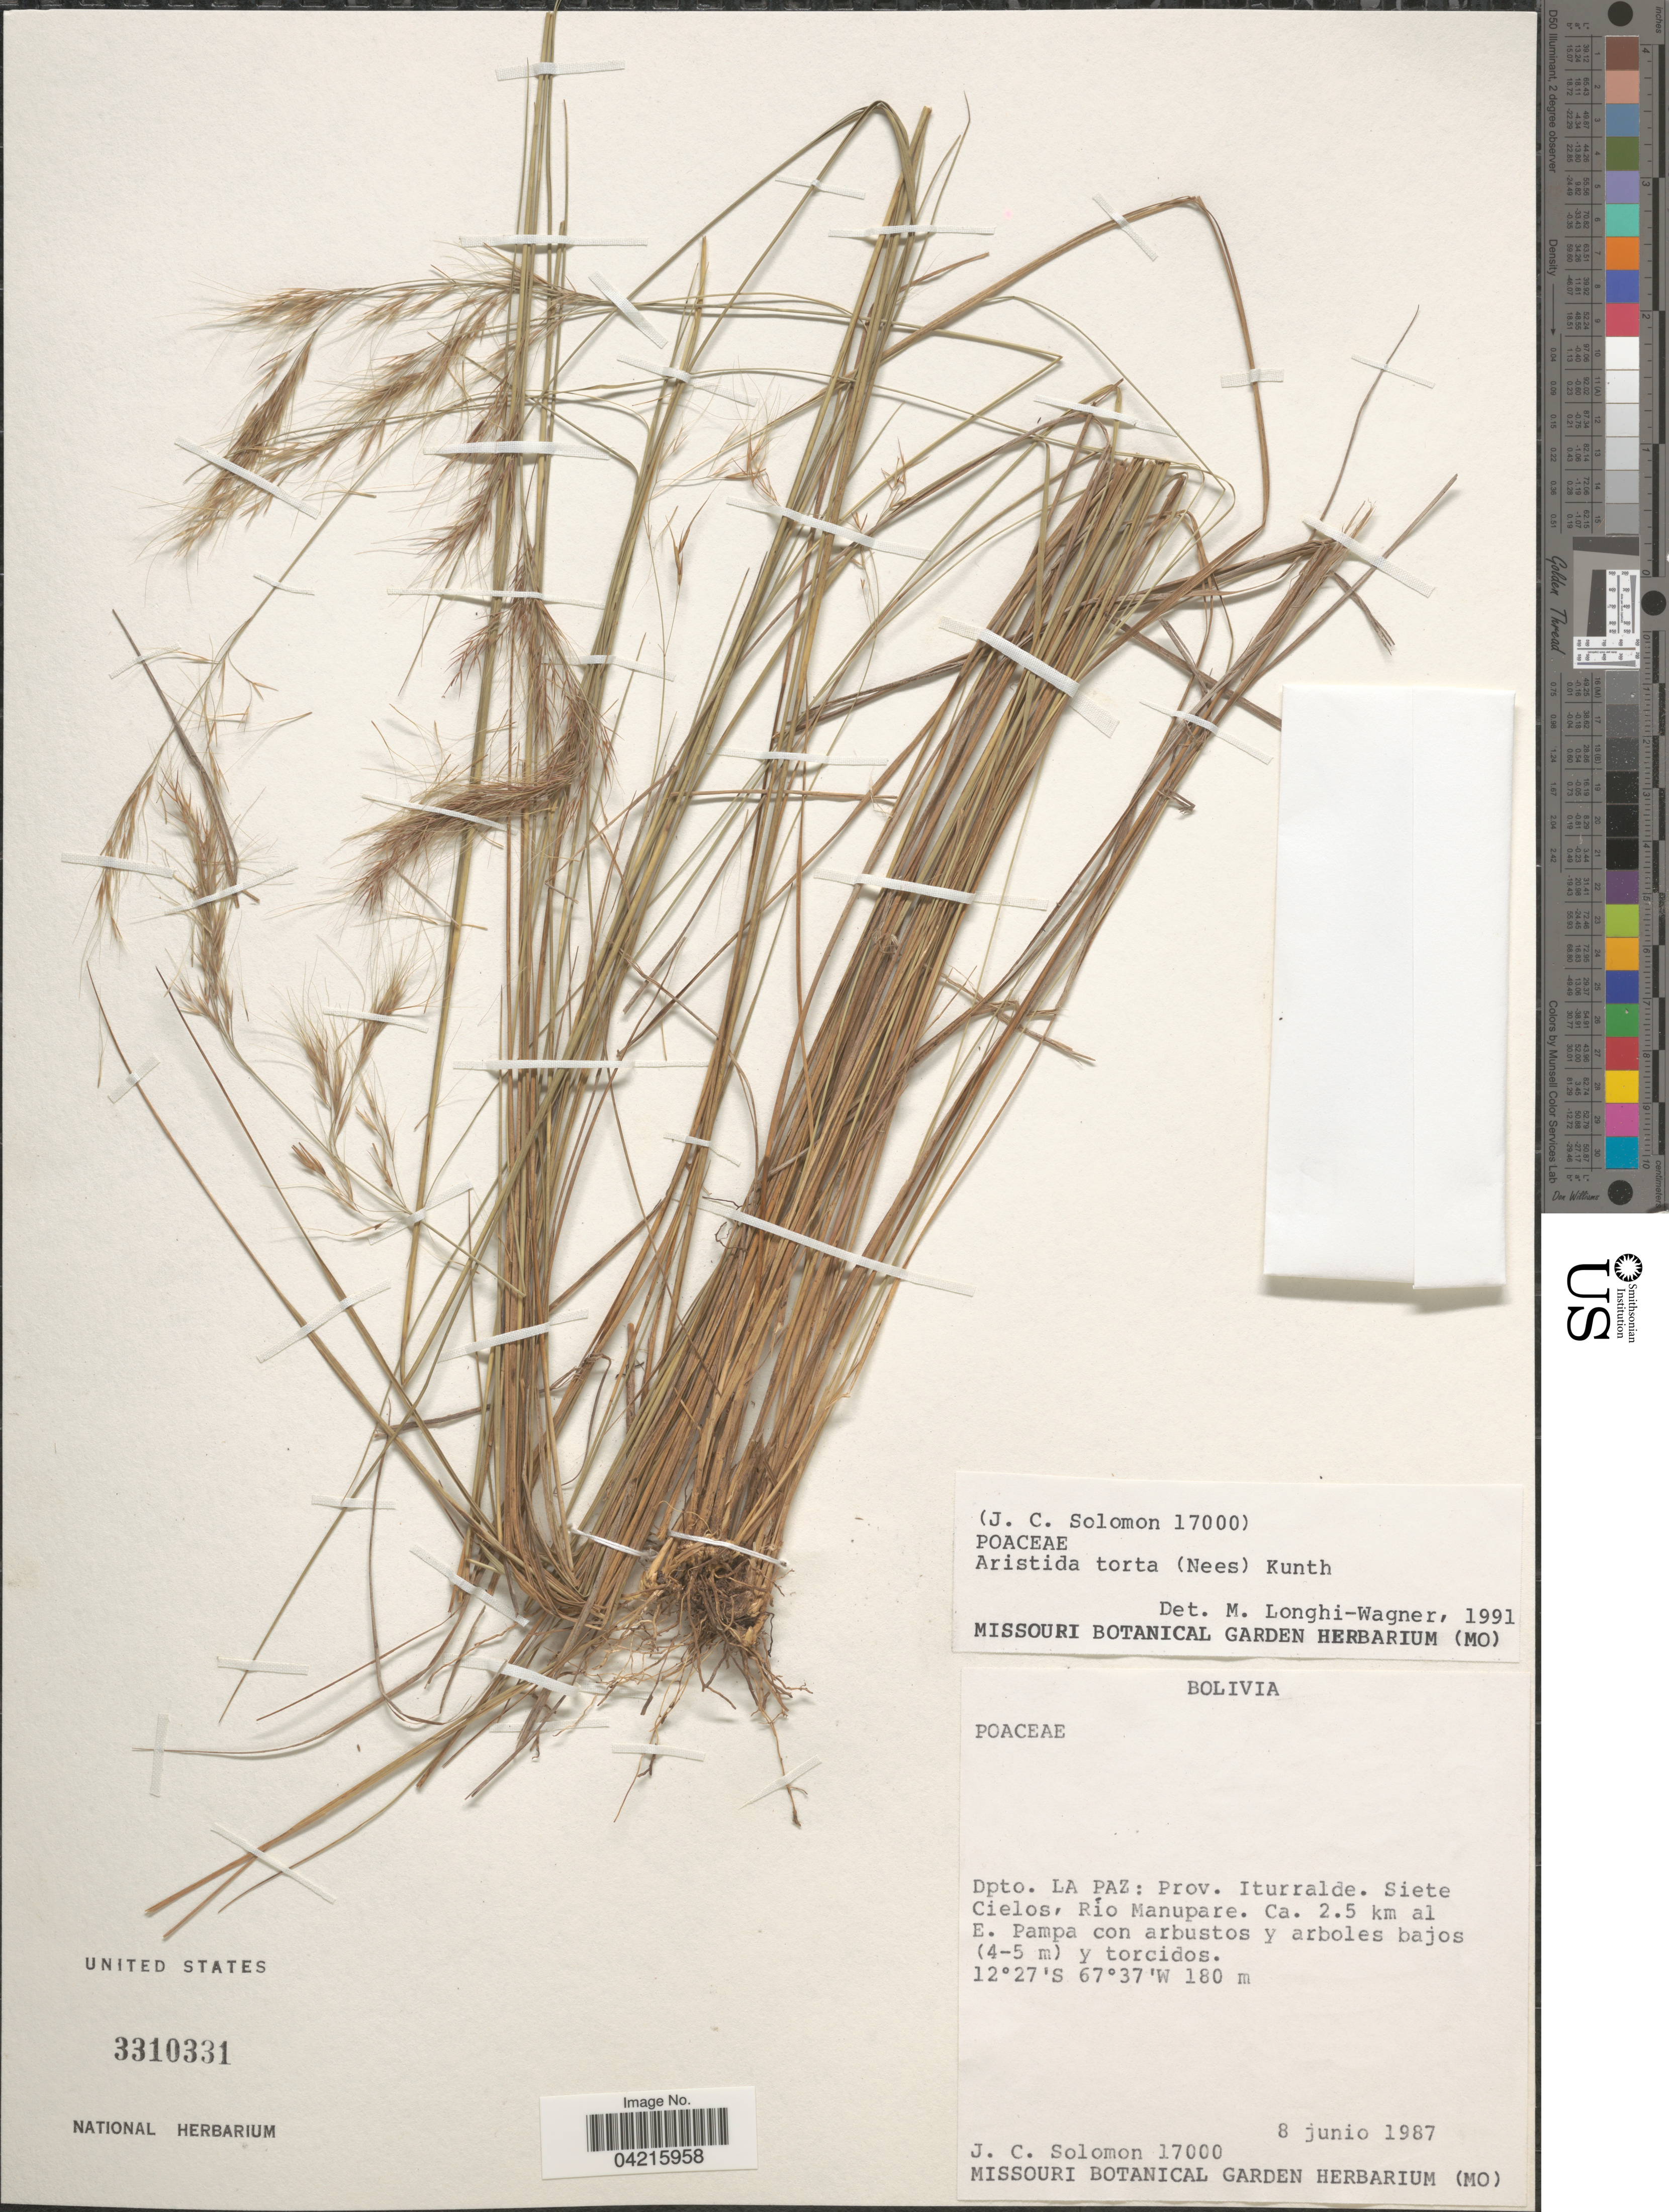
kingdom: Plantae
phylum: Tracheophyta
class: Liliopsida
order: Poales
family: Poaceae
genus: Aristida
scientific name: Aristida torta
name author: (Nees) Kunth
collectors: J. C. Solomon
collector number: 17000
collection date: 1987-06-08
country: Bolivia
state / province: La Paz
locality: Dpto. La Paz: Prov. Iturralde. Siete Cielos, Río Manupare. Ca. 2.5 km al E. Pampa con arbustos y arboles bajos (4-5 m) y torcidos.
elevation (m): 180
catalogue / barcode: US 3310331